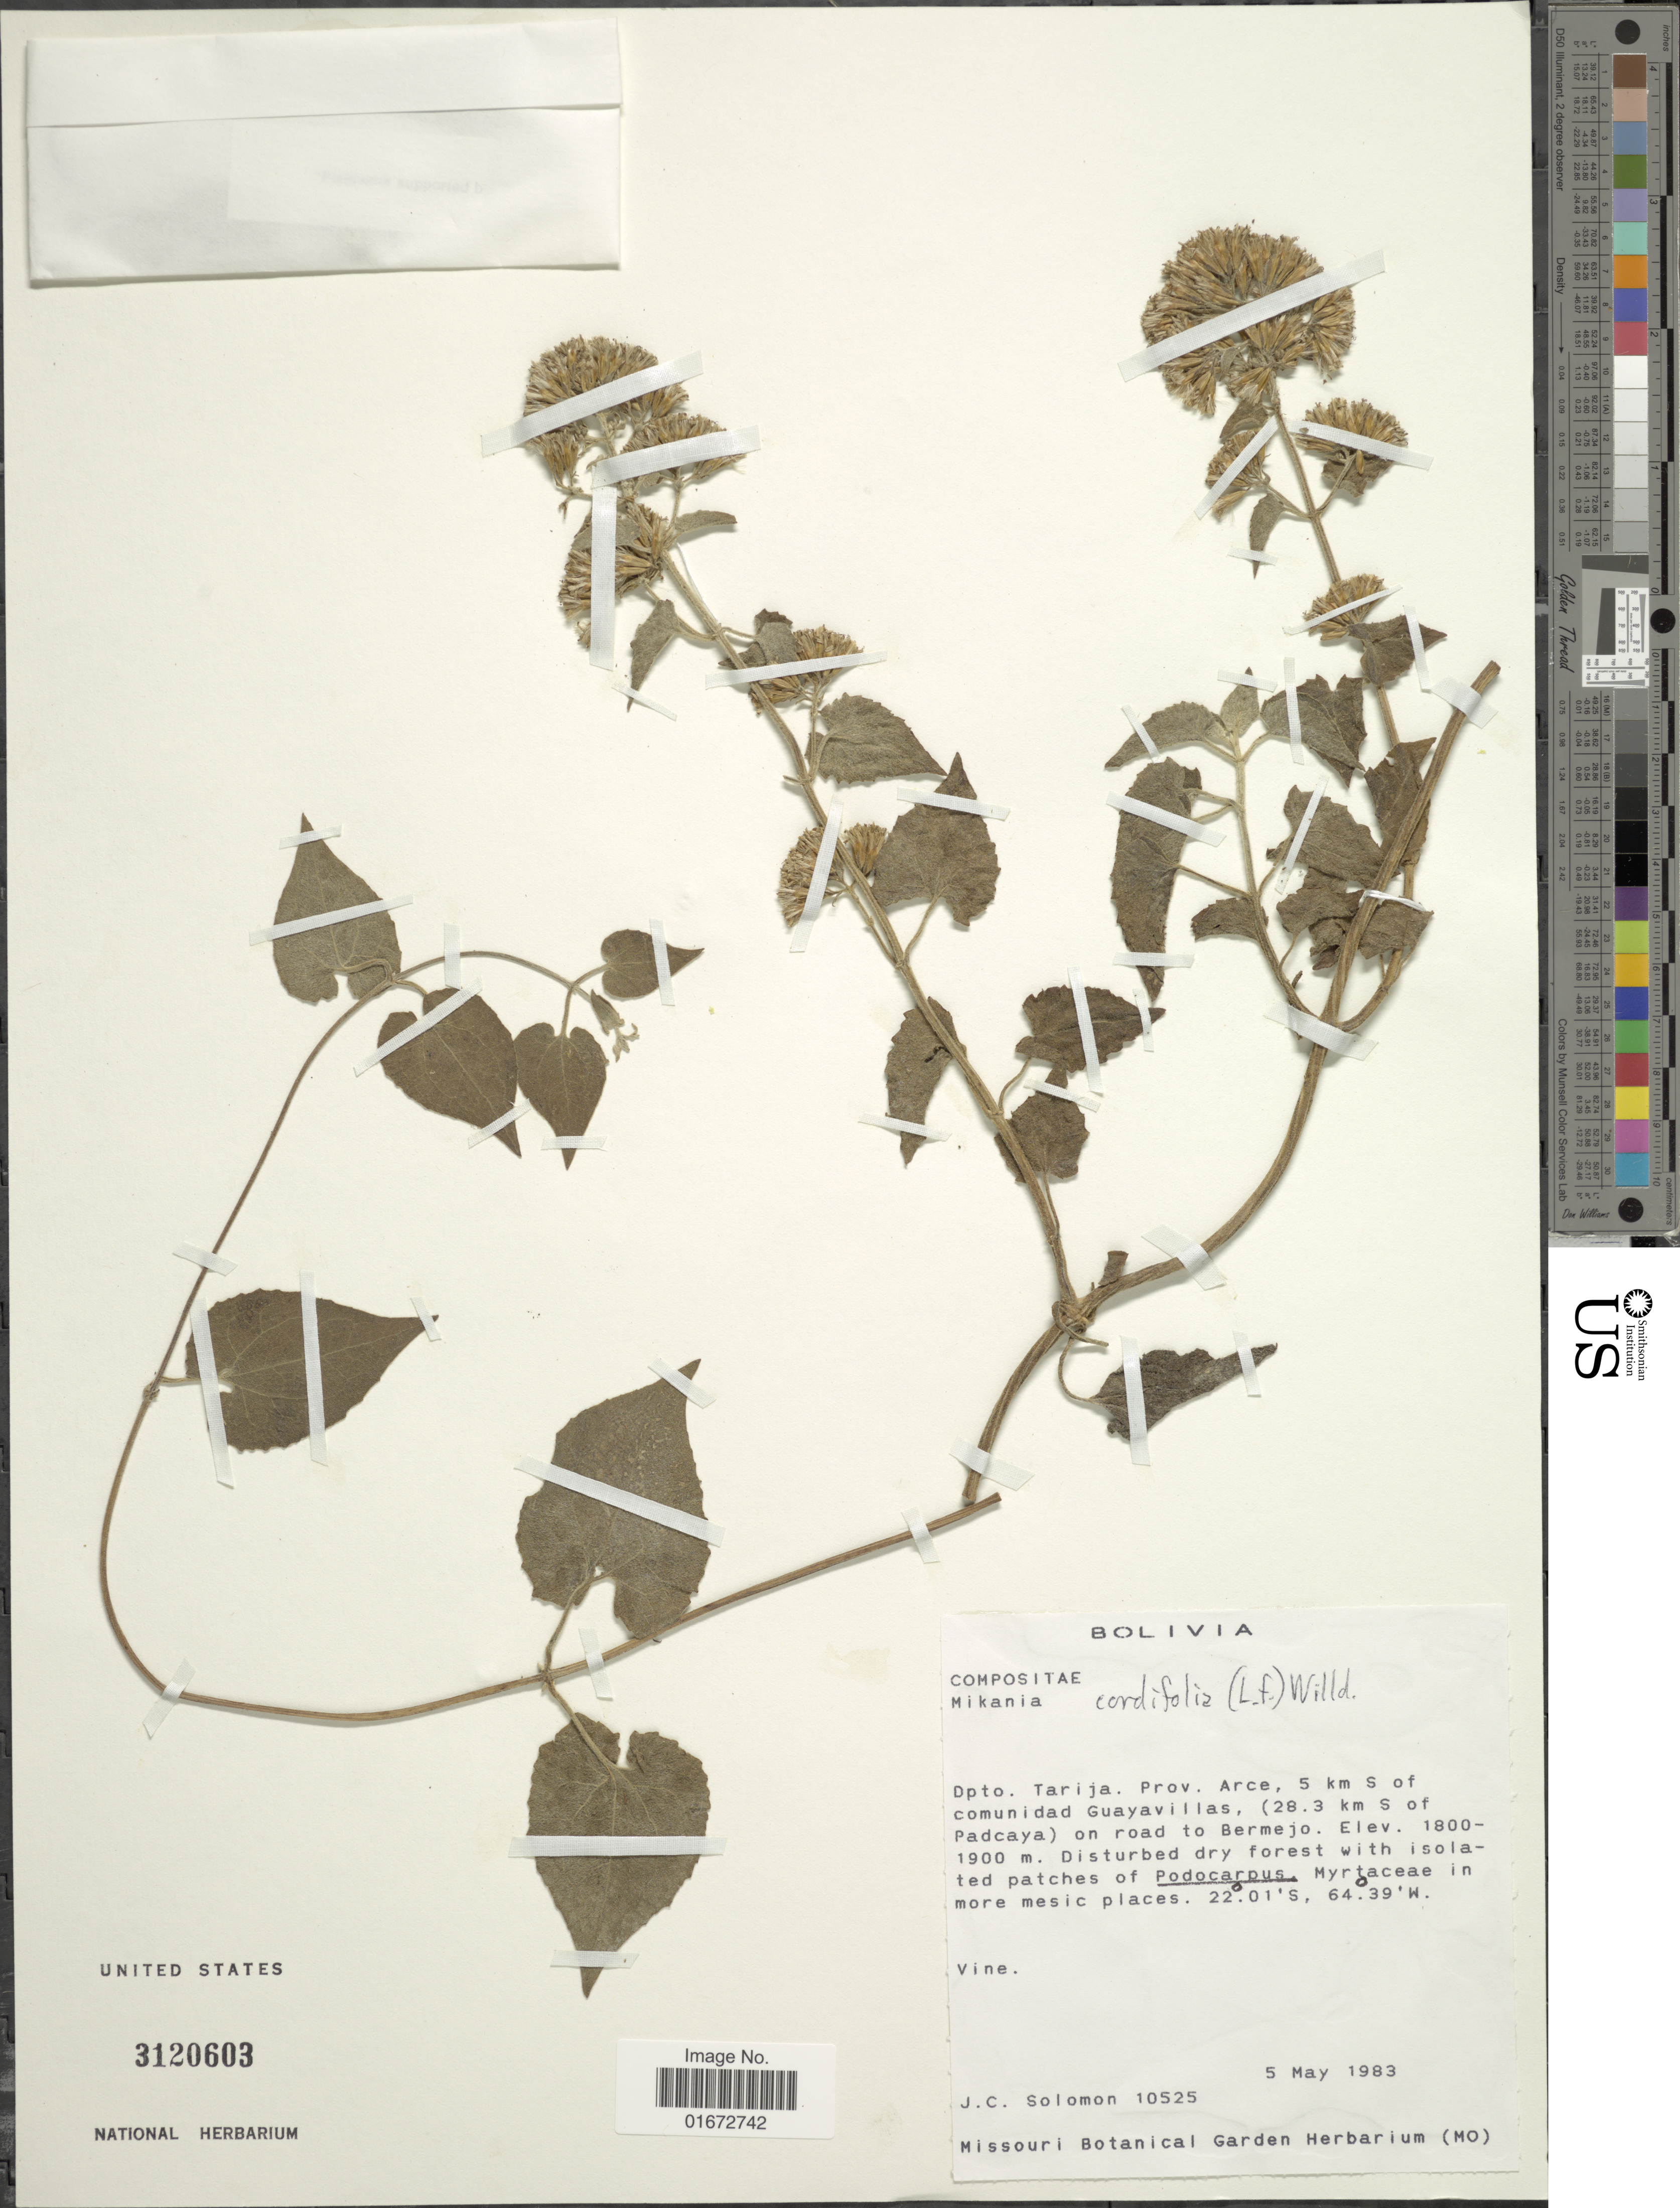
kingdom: Plantae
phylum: Tracheophyta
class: Magnoliopsida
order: Asterales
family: Asteraceae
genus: Mikania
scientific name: Mikania cordifolia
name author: Kunth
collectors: J. C. Solomon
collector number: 10525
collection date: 1983-05-05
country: Bolivia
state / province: Tarija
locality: Dpto. Tarija. Prov. Arce, 5 km S of comunidad Guayavillas, (28.3 km S of Padcaya) on road to Bermejo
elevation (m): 1800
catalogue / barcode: US 3120603